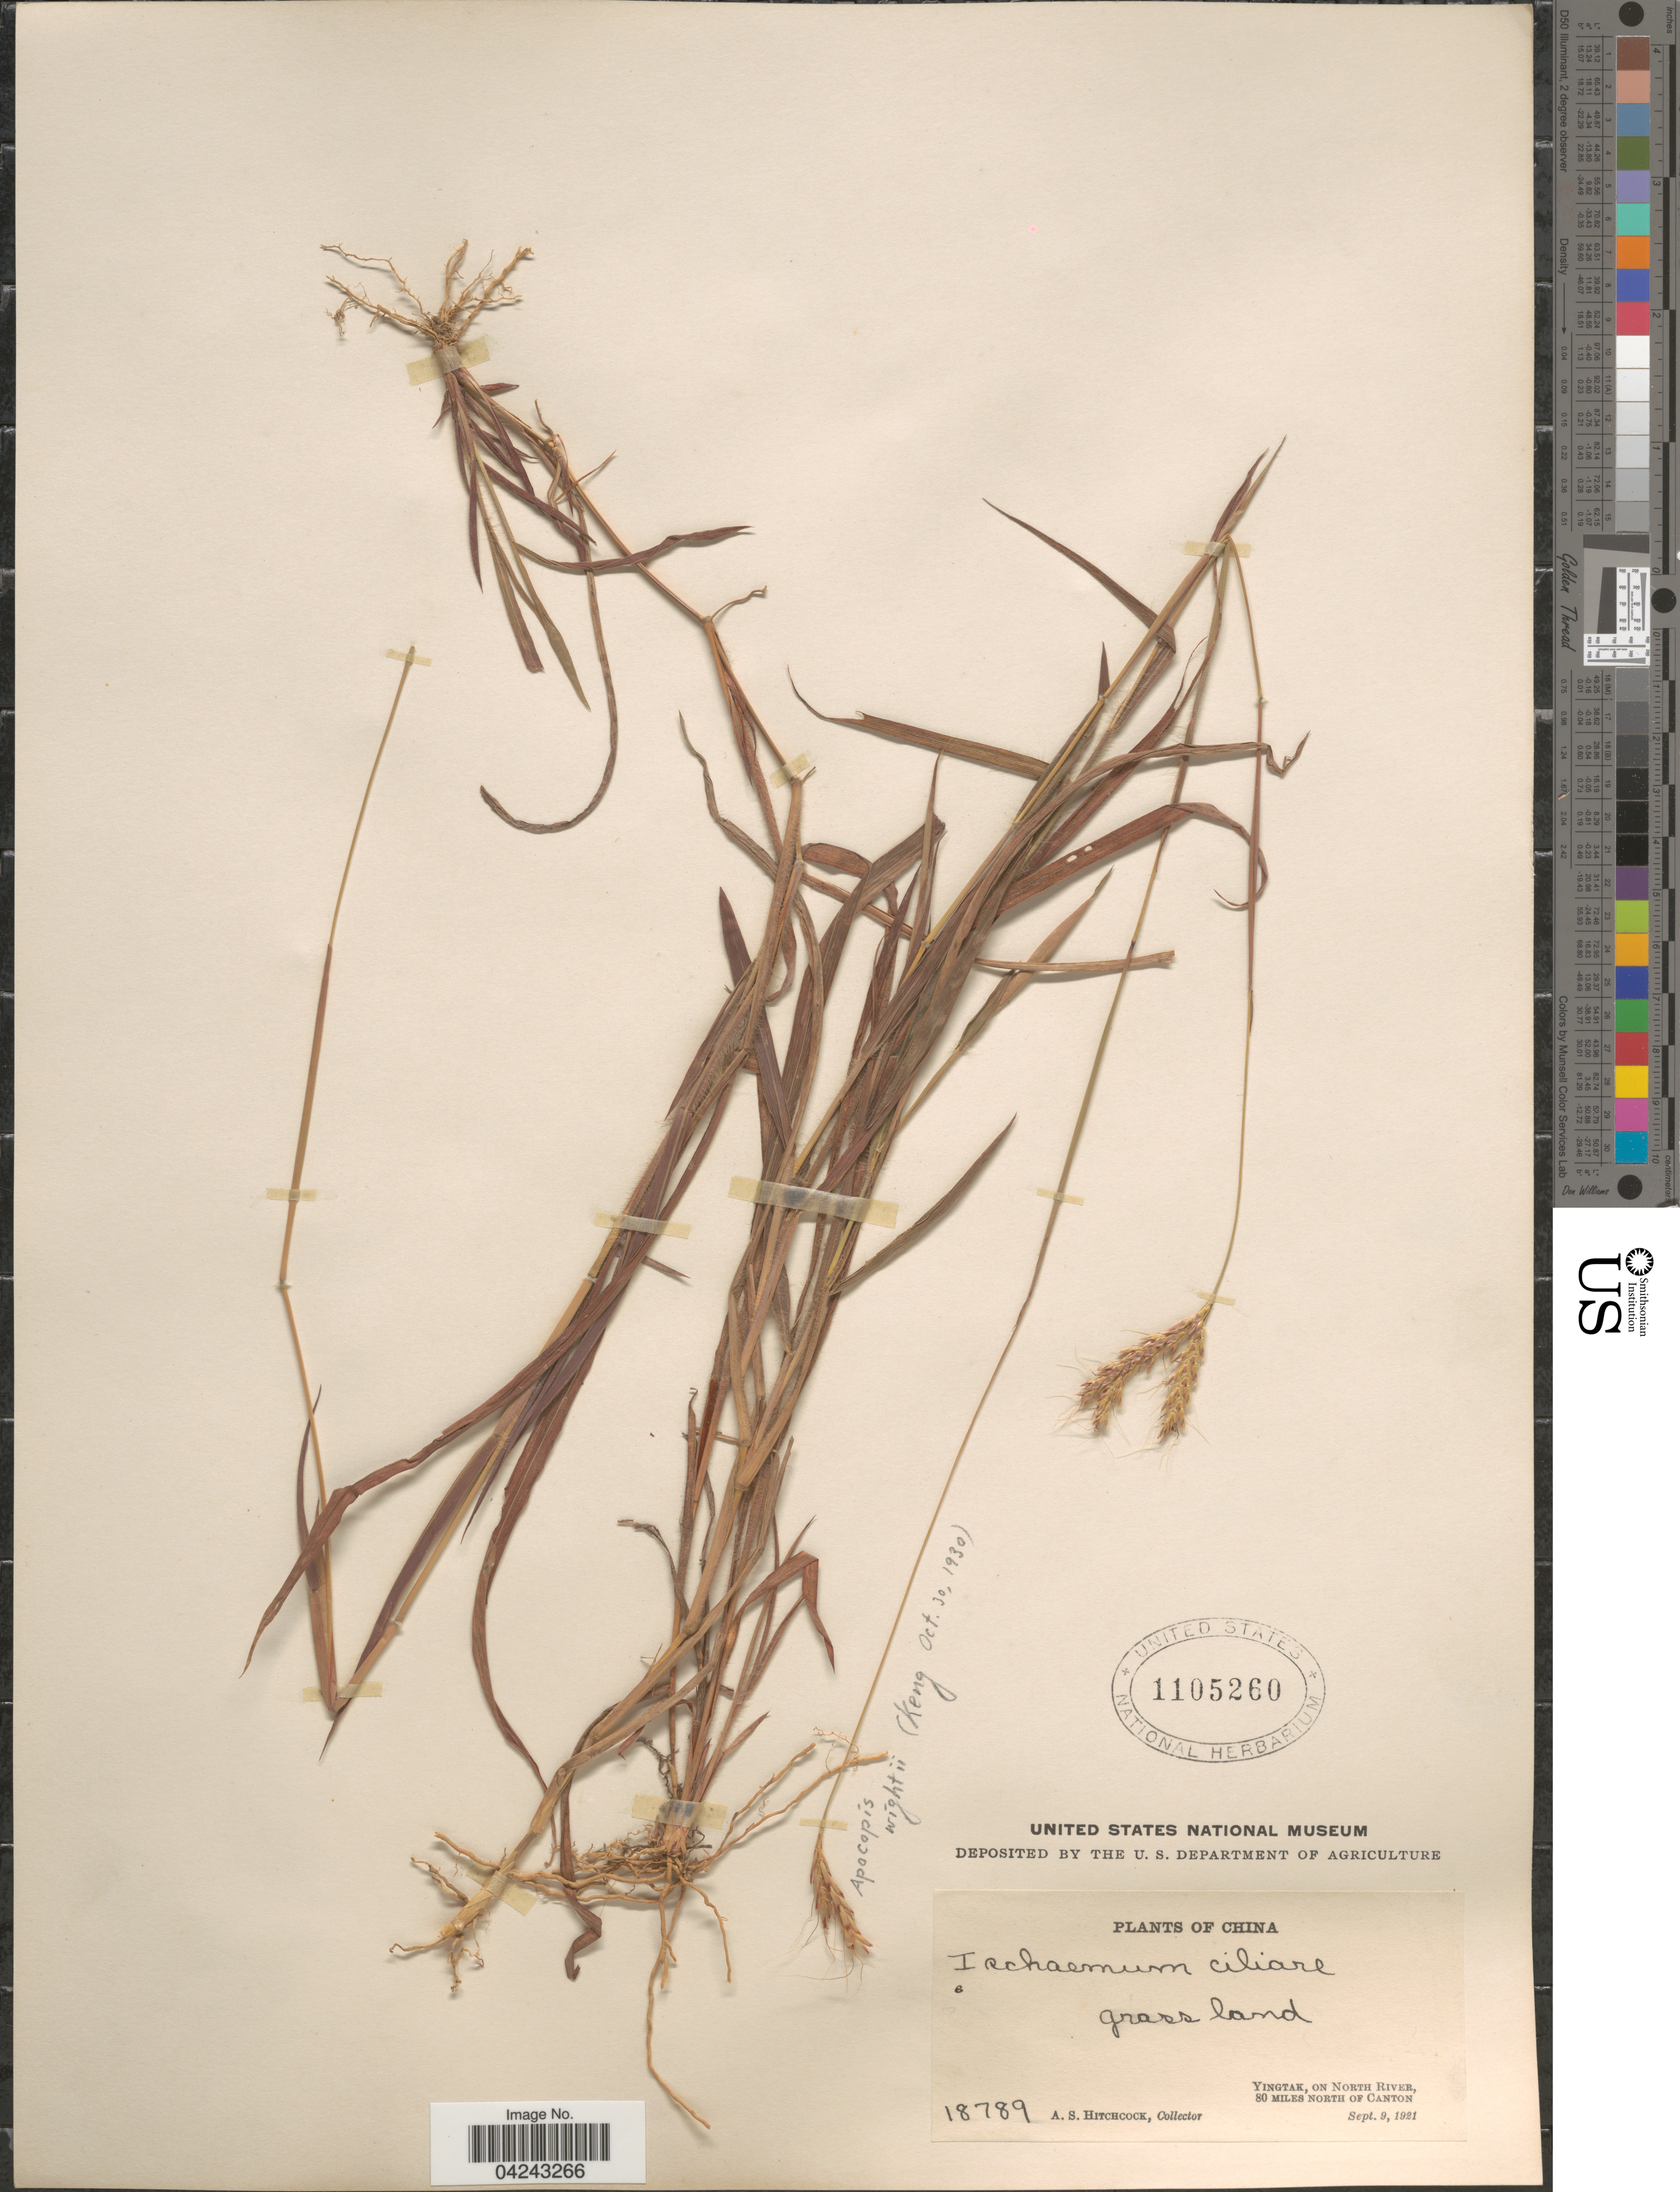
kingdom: Plantae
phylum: Tracheophyta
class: Liliopsida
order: Poales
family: Poaceae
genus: Ischaemum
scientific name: Ischaemum ciliare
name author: Retz.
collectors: A. S. Hitchcock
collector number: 18789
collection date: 1921-09-09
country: China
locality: Yingtak, on North River, 80 miles north of Canton.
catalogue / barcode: US 1105260